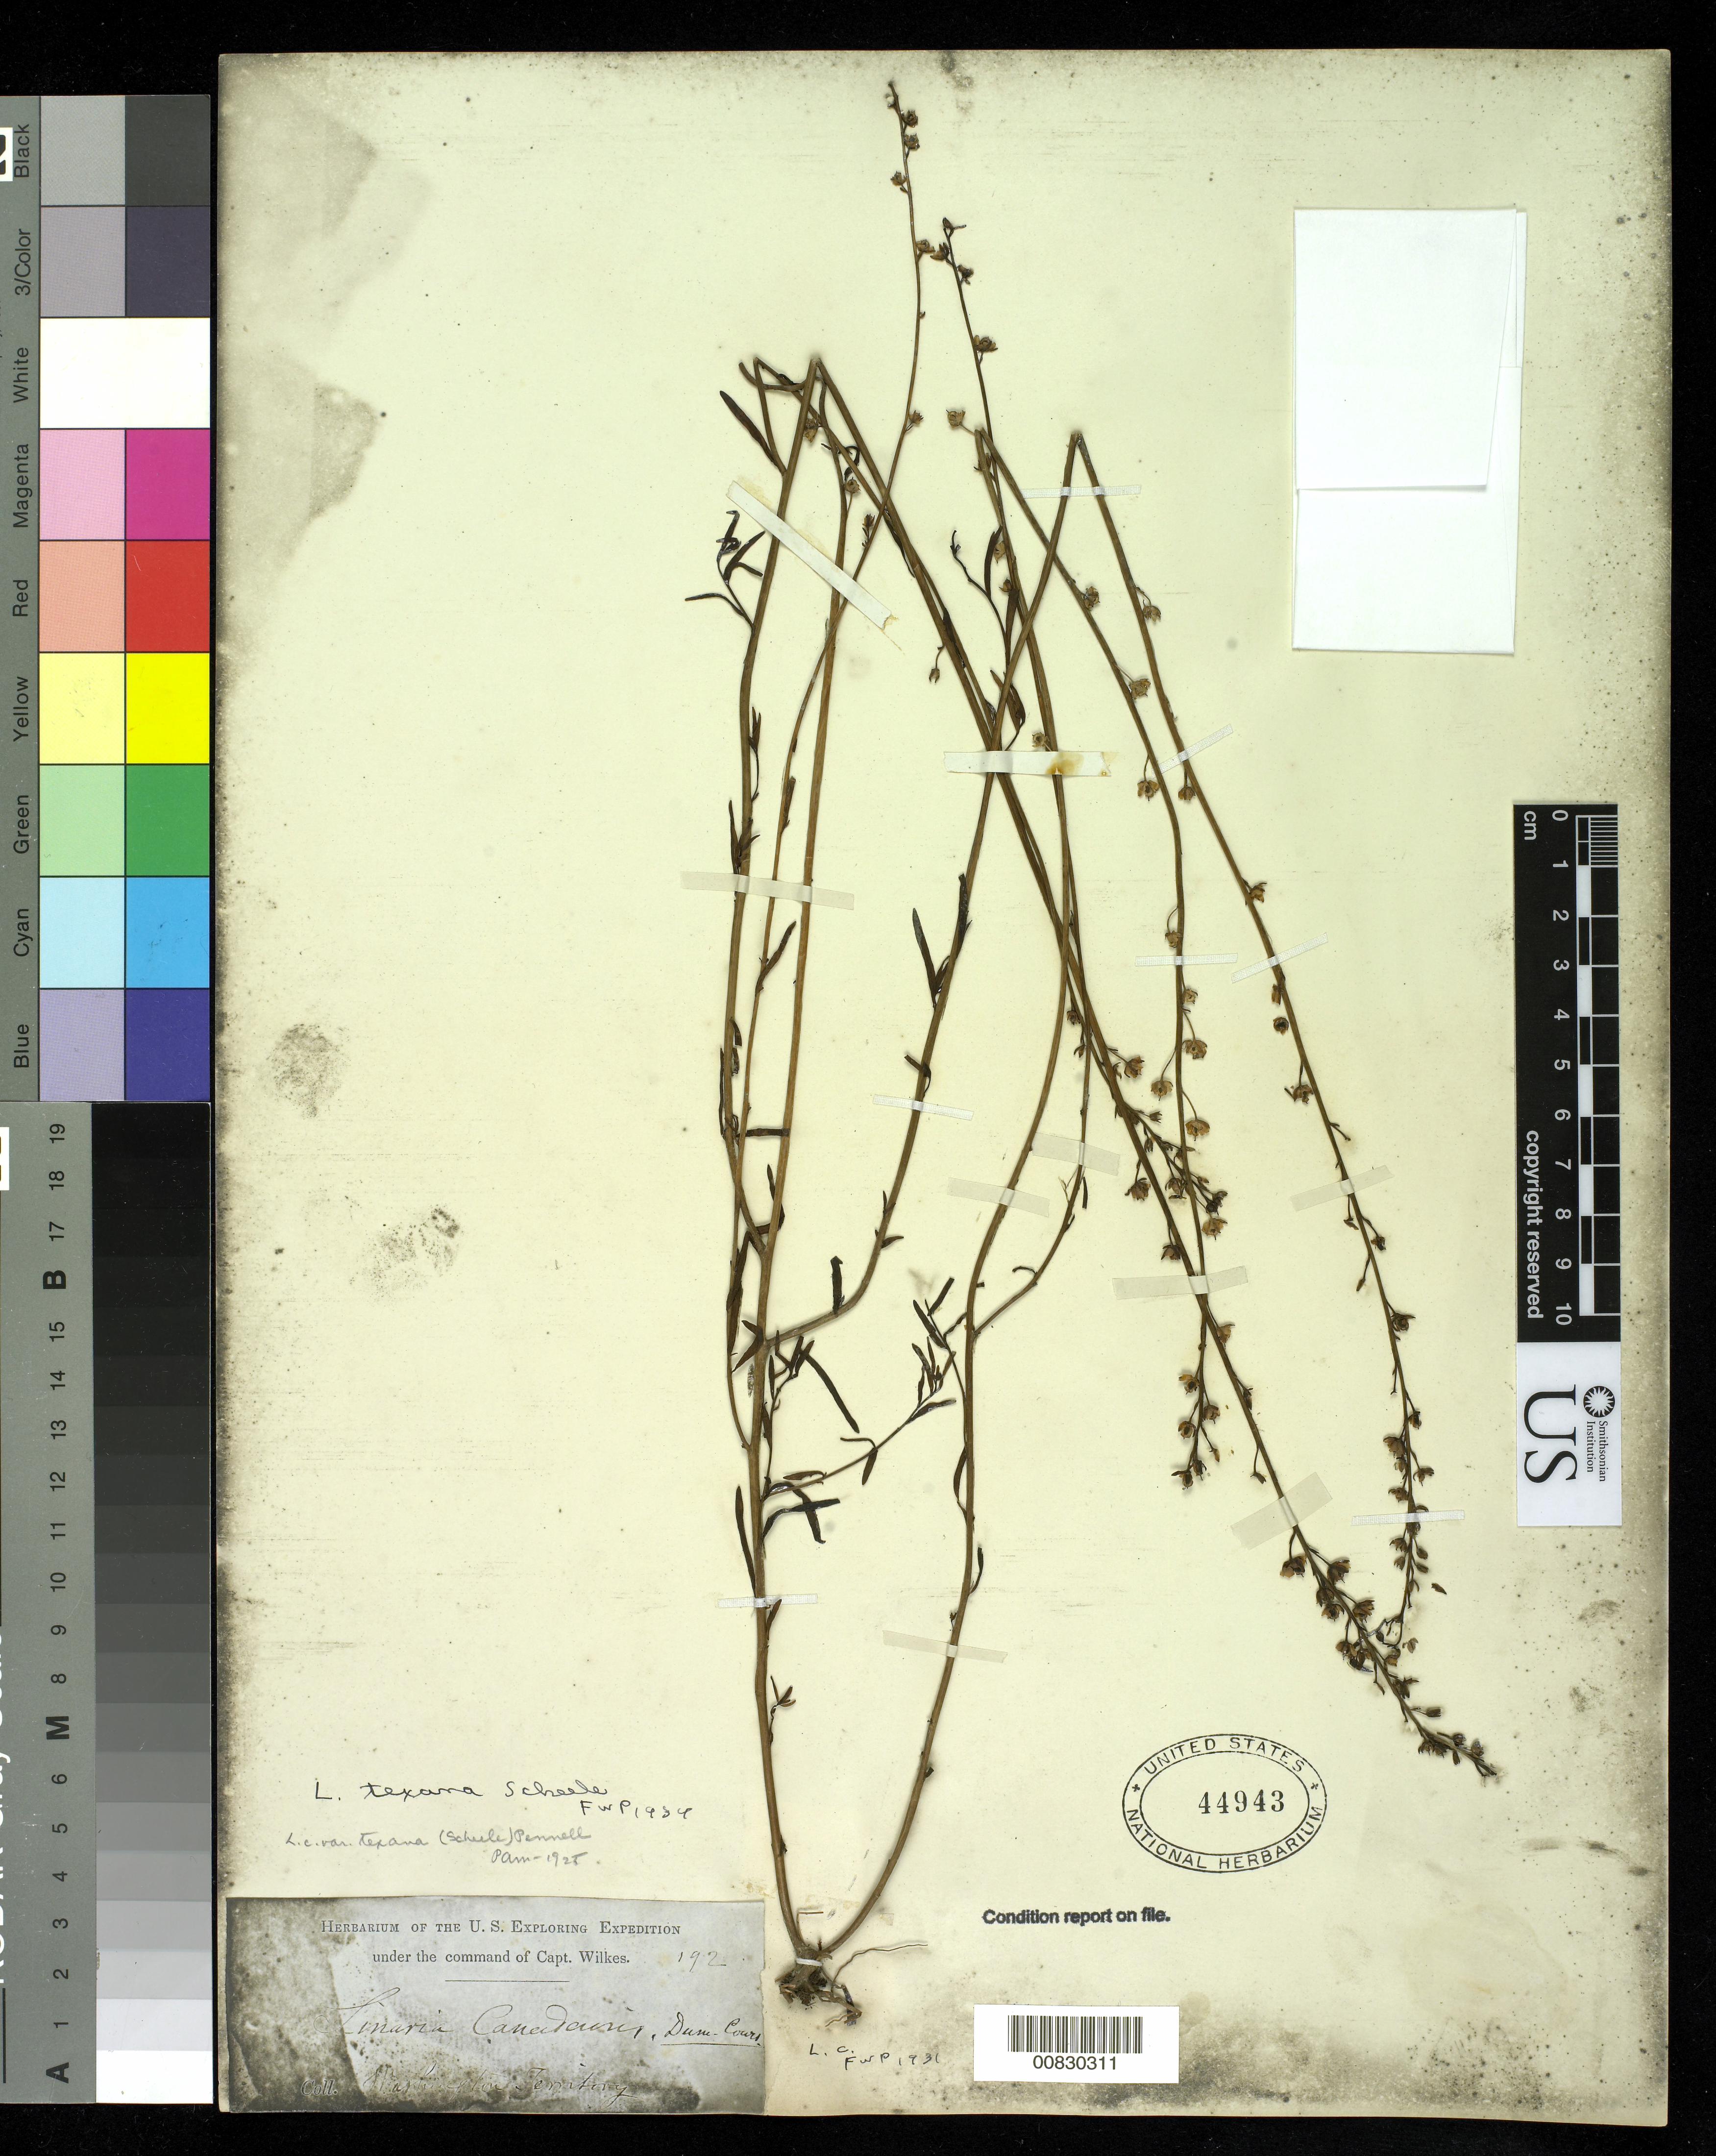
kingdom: Plantae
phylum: Tracheophyta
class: Magnoliopsida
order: Lamiales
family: Plantaginaceae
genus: Linaria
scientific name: Linaria floridana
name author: Chapm.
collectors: Wilkes Explor. Exped.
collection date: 1838/1842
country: United States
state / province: Washington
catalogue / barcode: US 44943